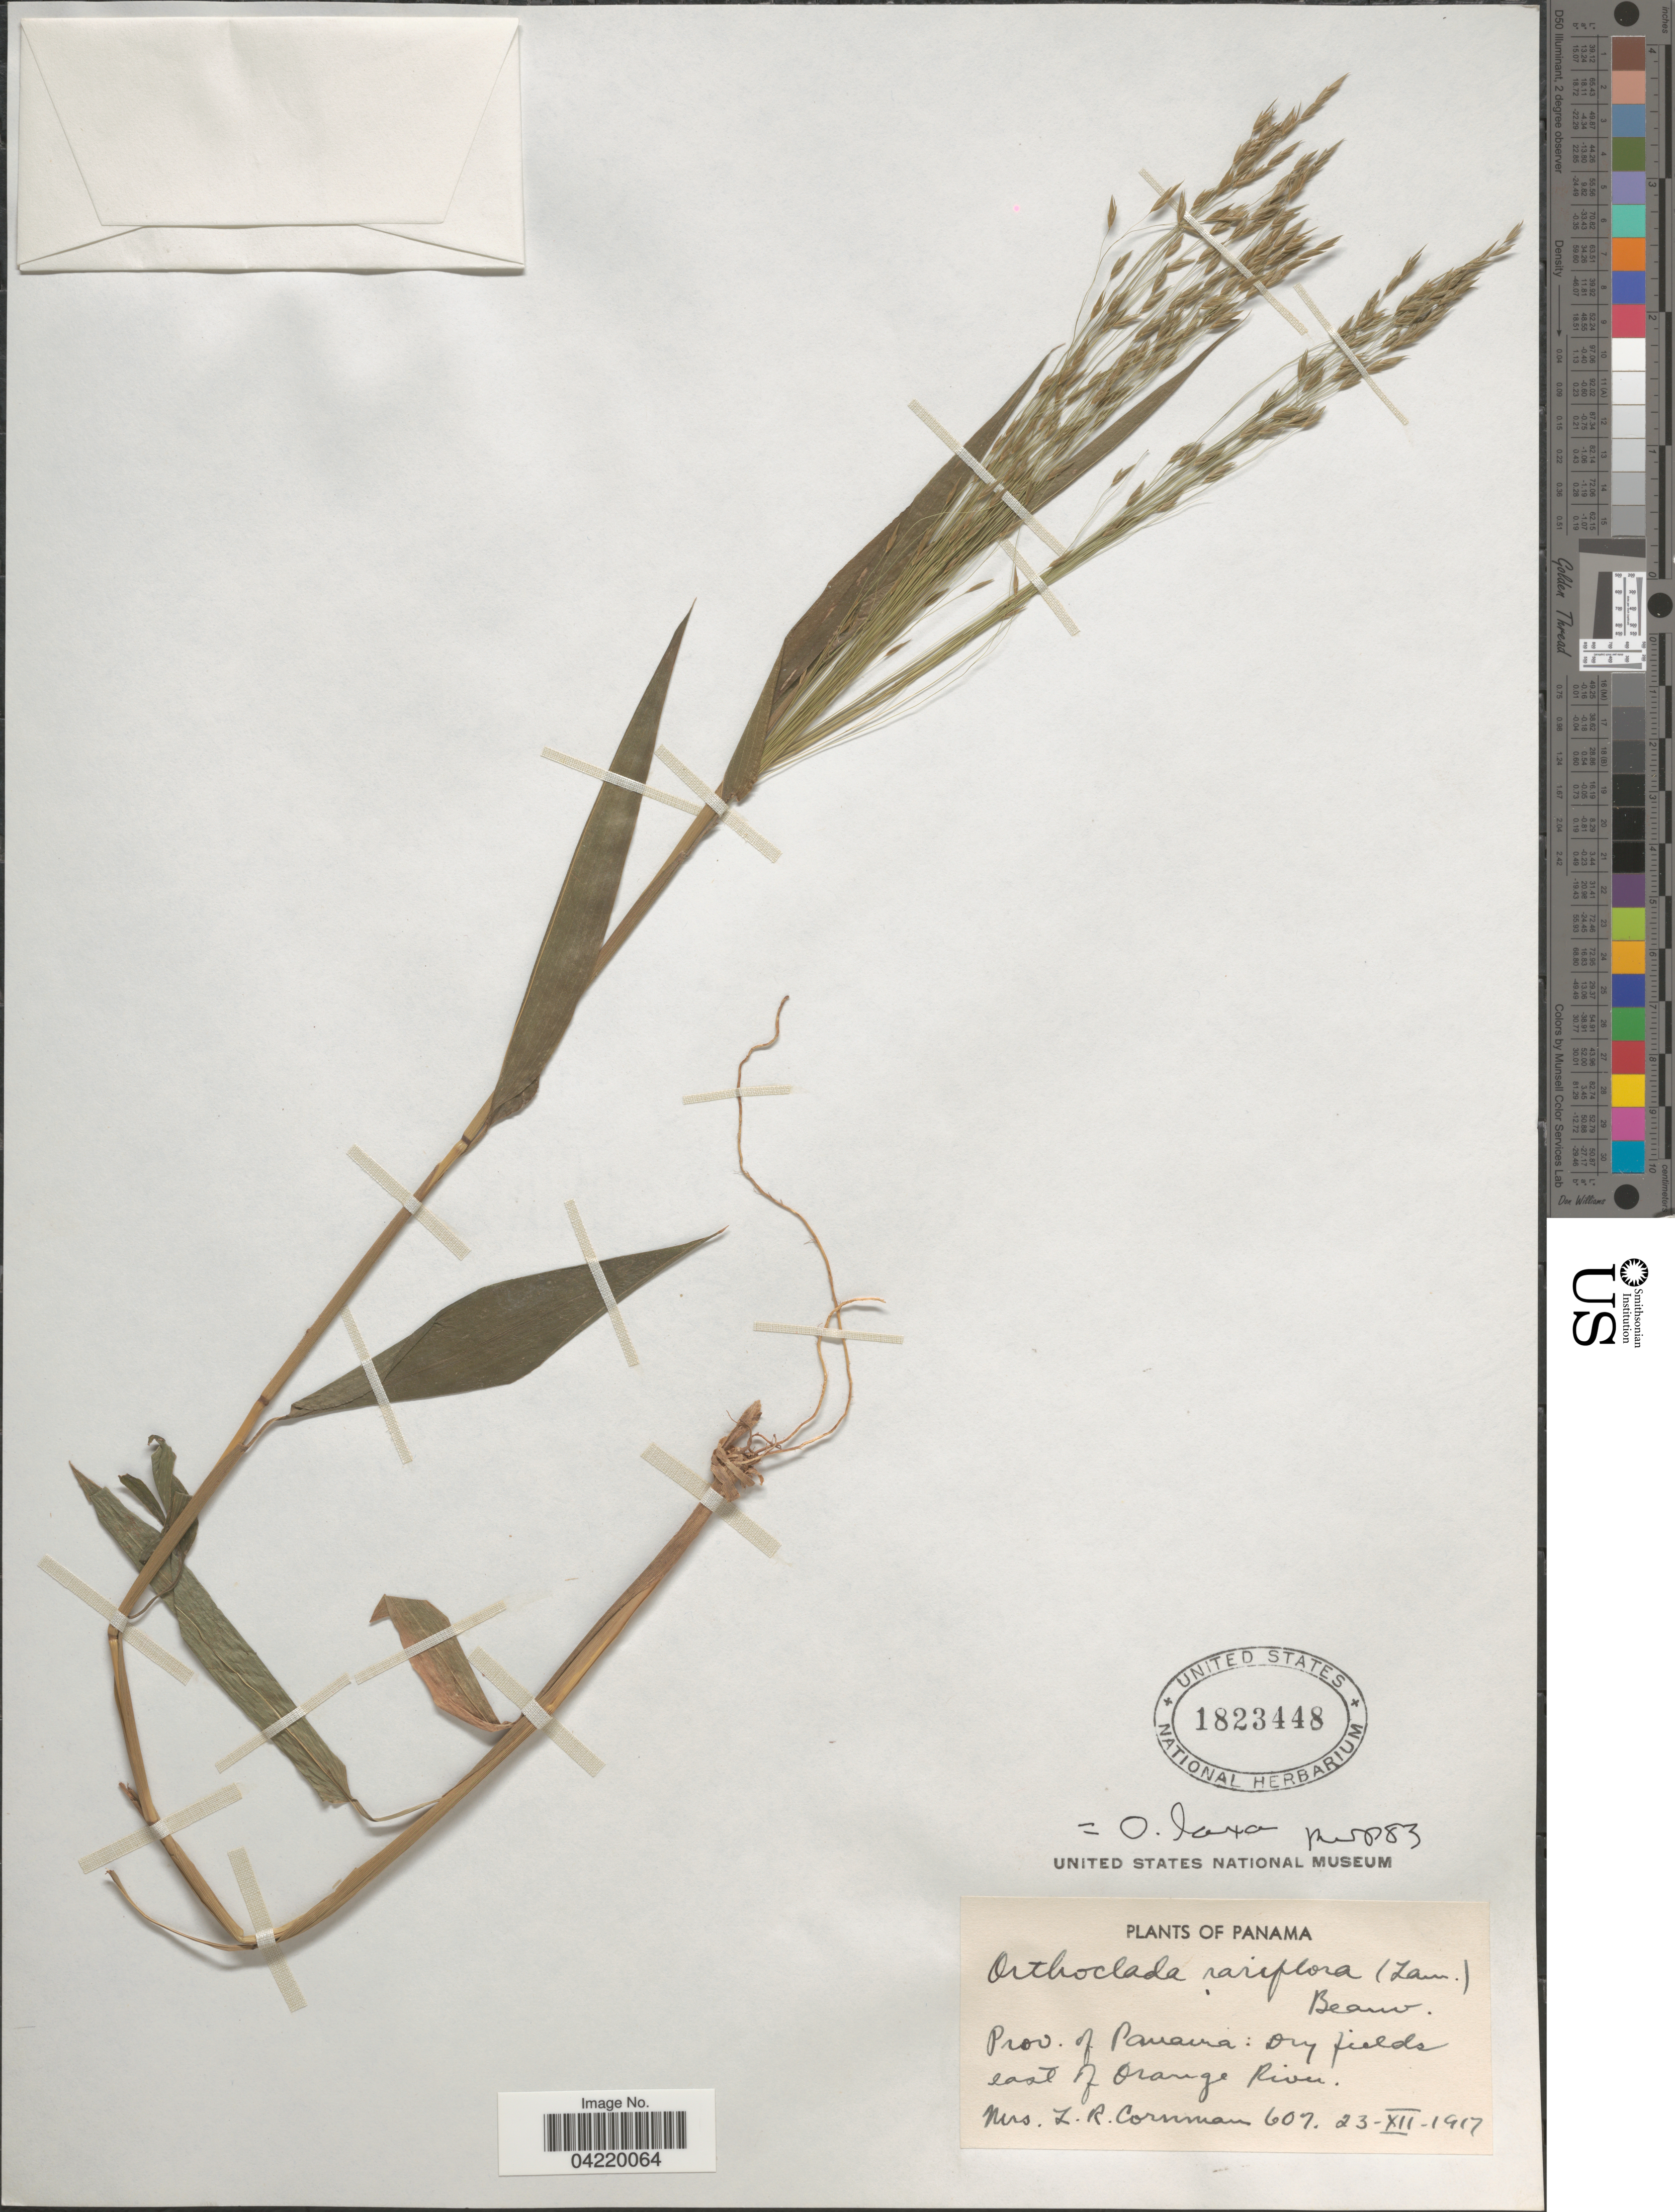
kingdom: Plantae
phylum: Tracheophyta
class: Liliopsida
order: Poales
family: Poaceae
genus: Orthoclada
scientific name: Orthoclada laxa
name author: P. Beauv.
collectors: L. Cornman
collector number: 607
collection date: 1917-12-23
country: Panama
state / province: Panamá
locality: Prov. of Panama: Dry fields east of Orange River.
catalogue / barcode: US 1823448